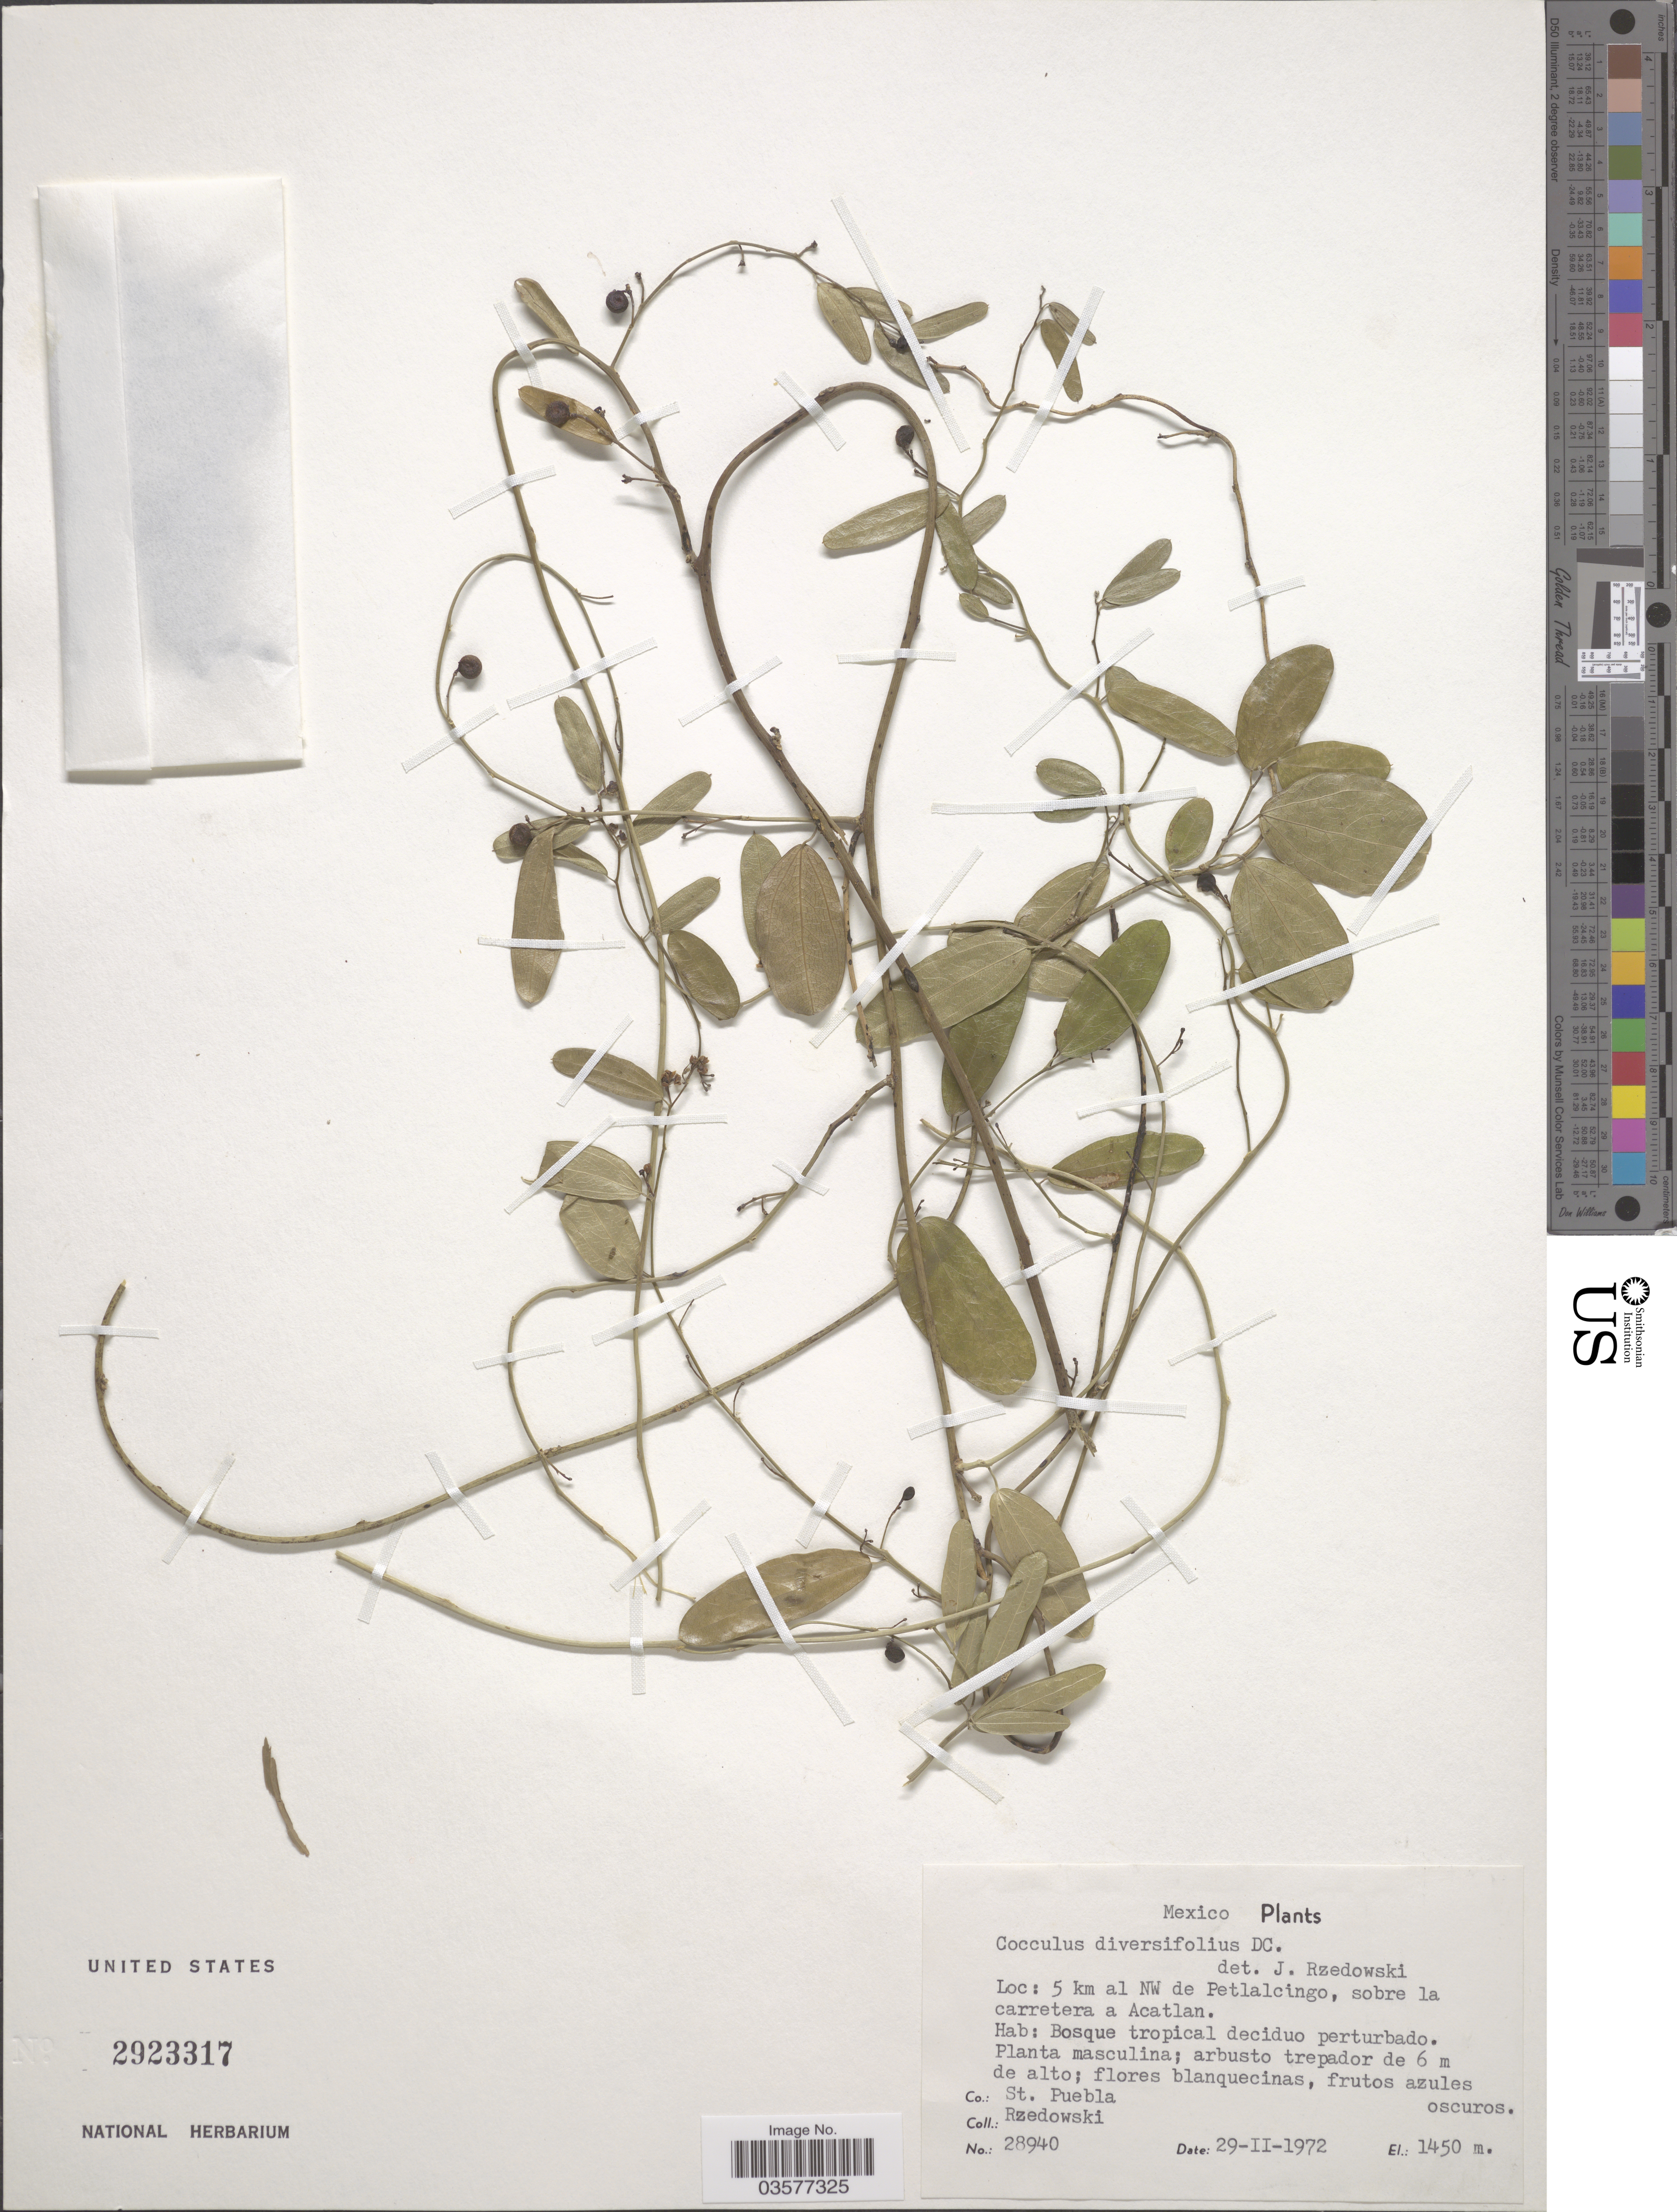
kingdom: Plantae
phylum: Tracheophyta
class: Magnoliopsida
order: Ranunculales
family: Menispermaceae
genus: Cocculus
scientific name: Cocculus diversifolius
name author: DC.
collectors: Rzedowski, --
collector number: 28940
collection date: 1972-02-29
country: Mexico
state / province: Puebla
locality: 5 km al NW de Petlalcingo, sobre la carretera a Acatlan. Co.: St. Puebla.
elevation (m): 1450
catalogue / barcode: US 2923317